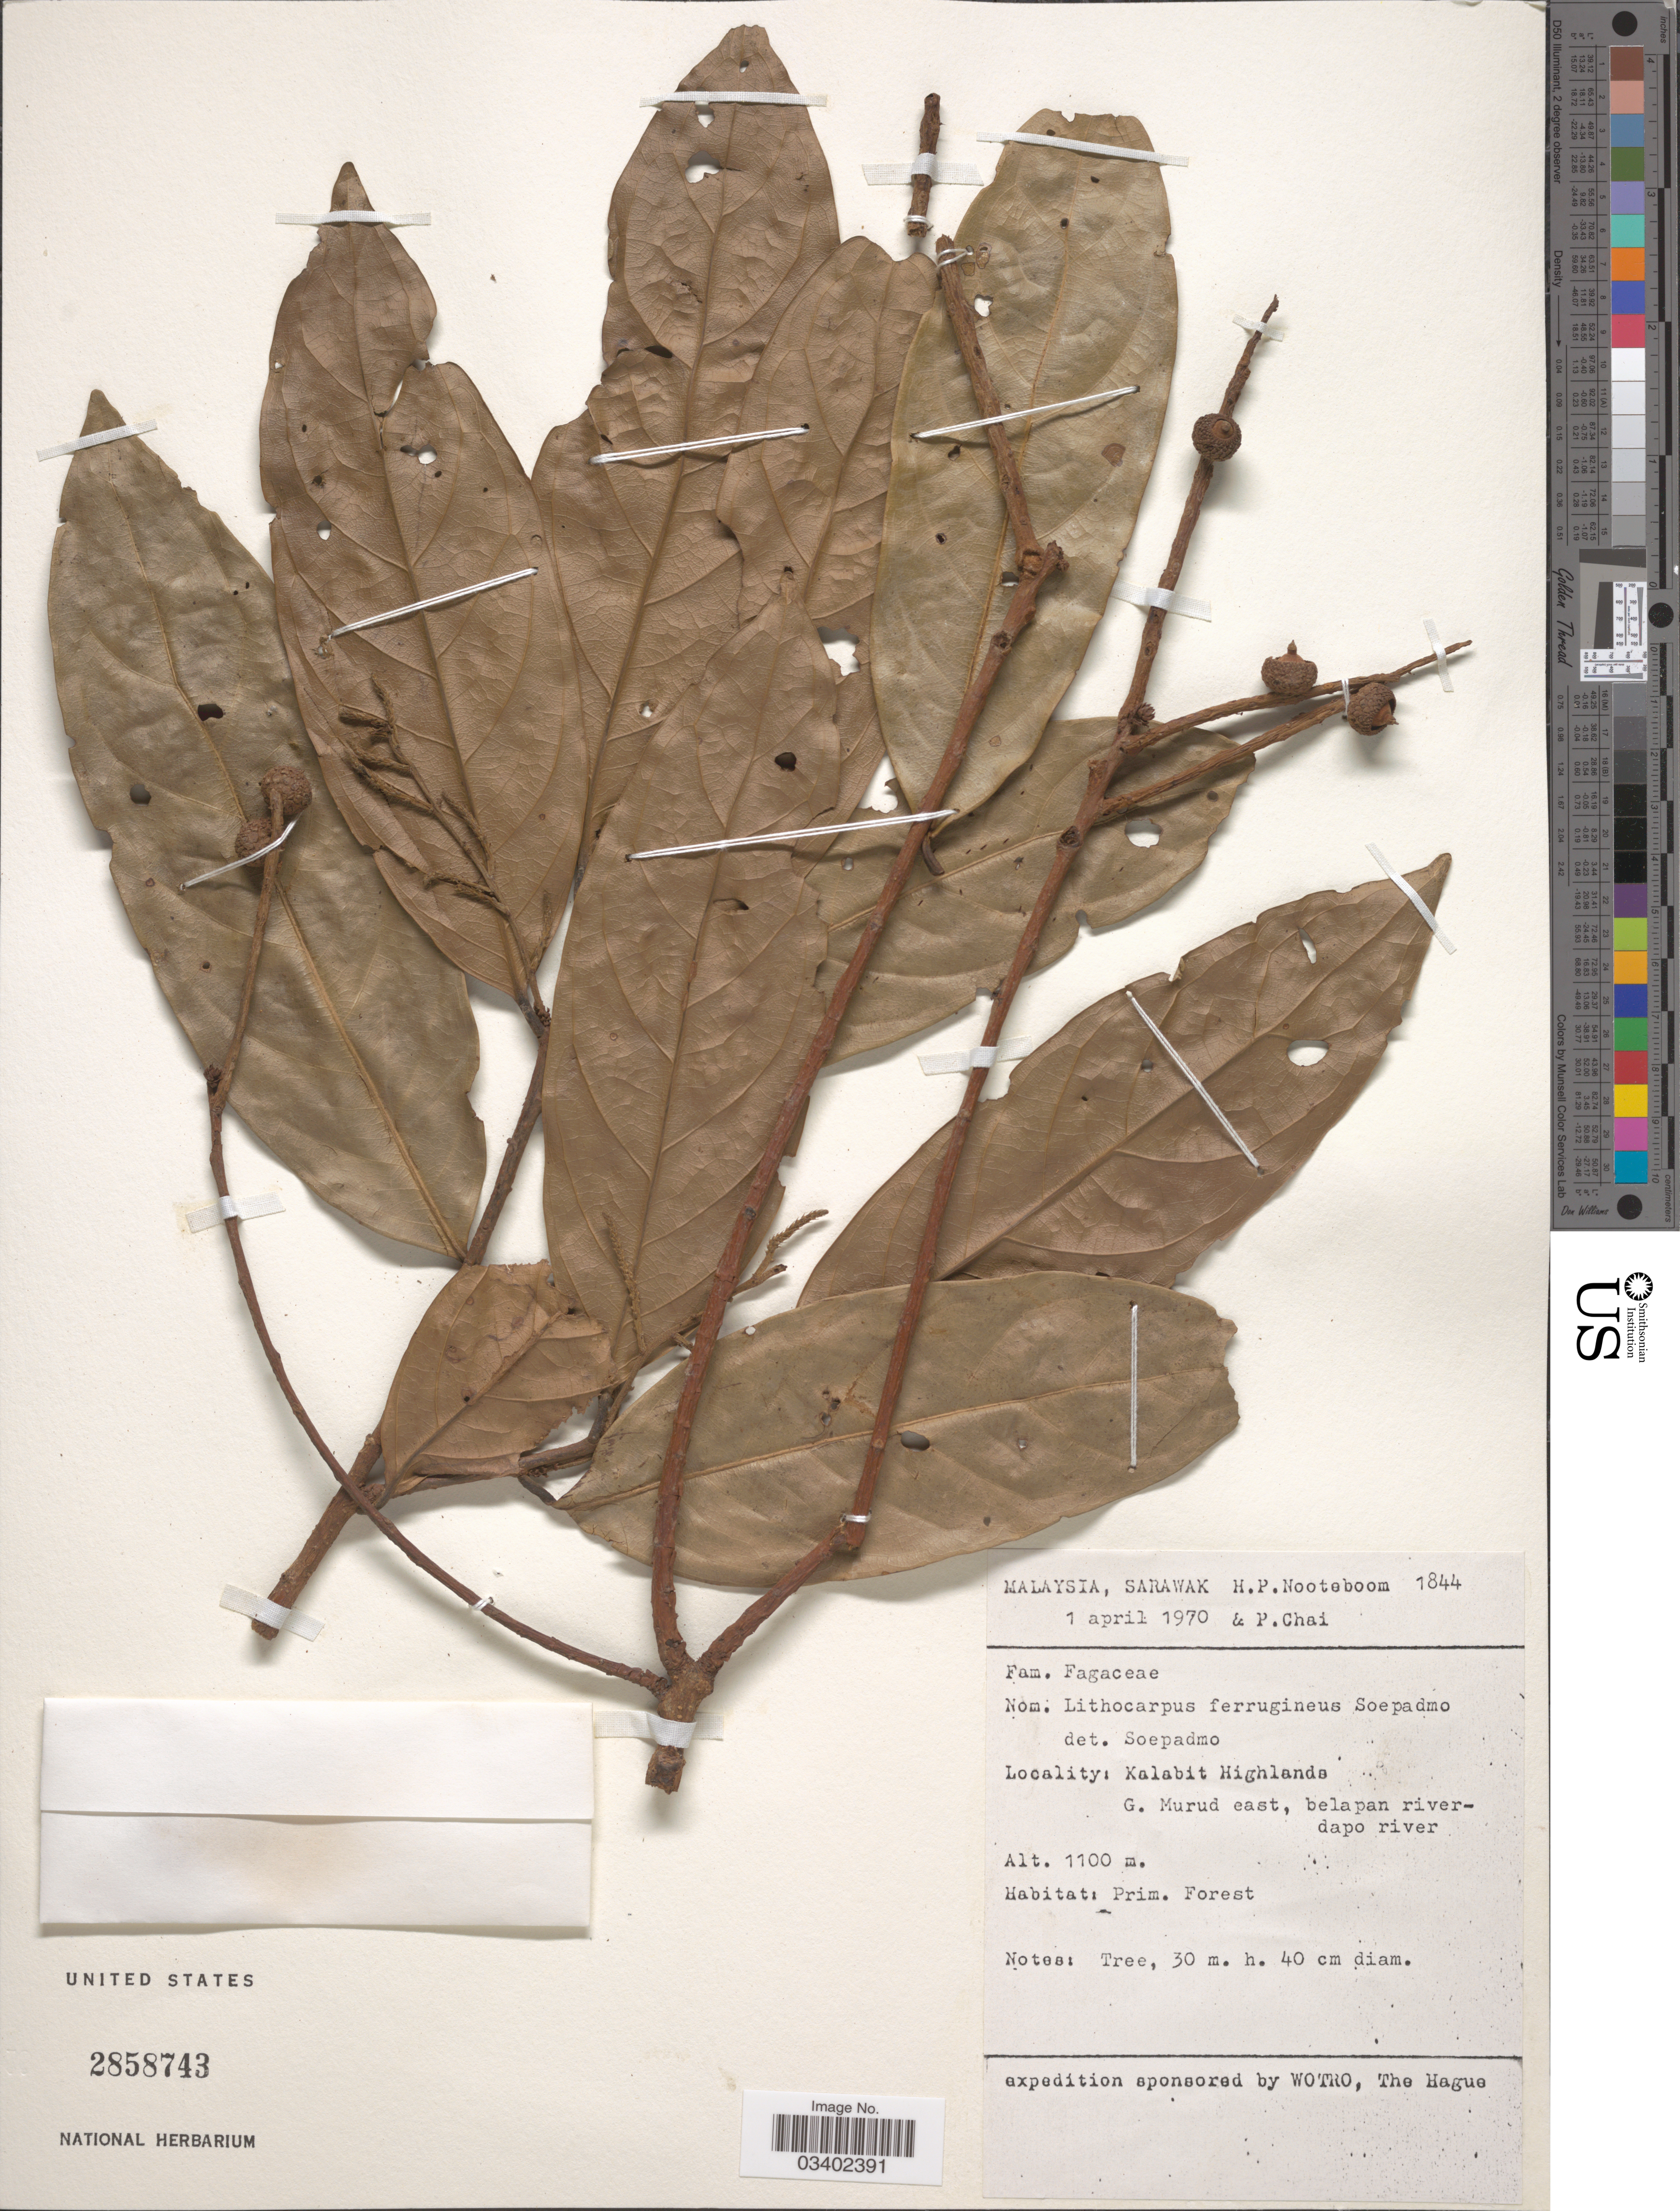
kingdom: Plantae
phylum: Tracheophyta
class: Magnoliopsida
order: Fagales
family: Fagaceae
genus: Lithocarpus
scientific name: Lithocarpus ferrugineus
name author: Soepadmo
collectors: H. P. Nooteboom & P. Chai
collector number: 1844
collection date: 1970-04-01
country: Malaysia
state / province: Sarawak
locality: Kalabit Highlands G. Murud east, belapan river-dapo river.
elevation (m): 1100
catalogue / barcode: US 2858743